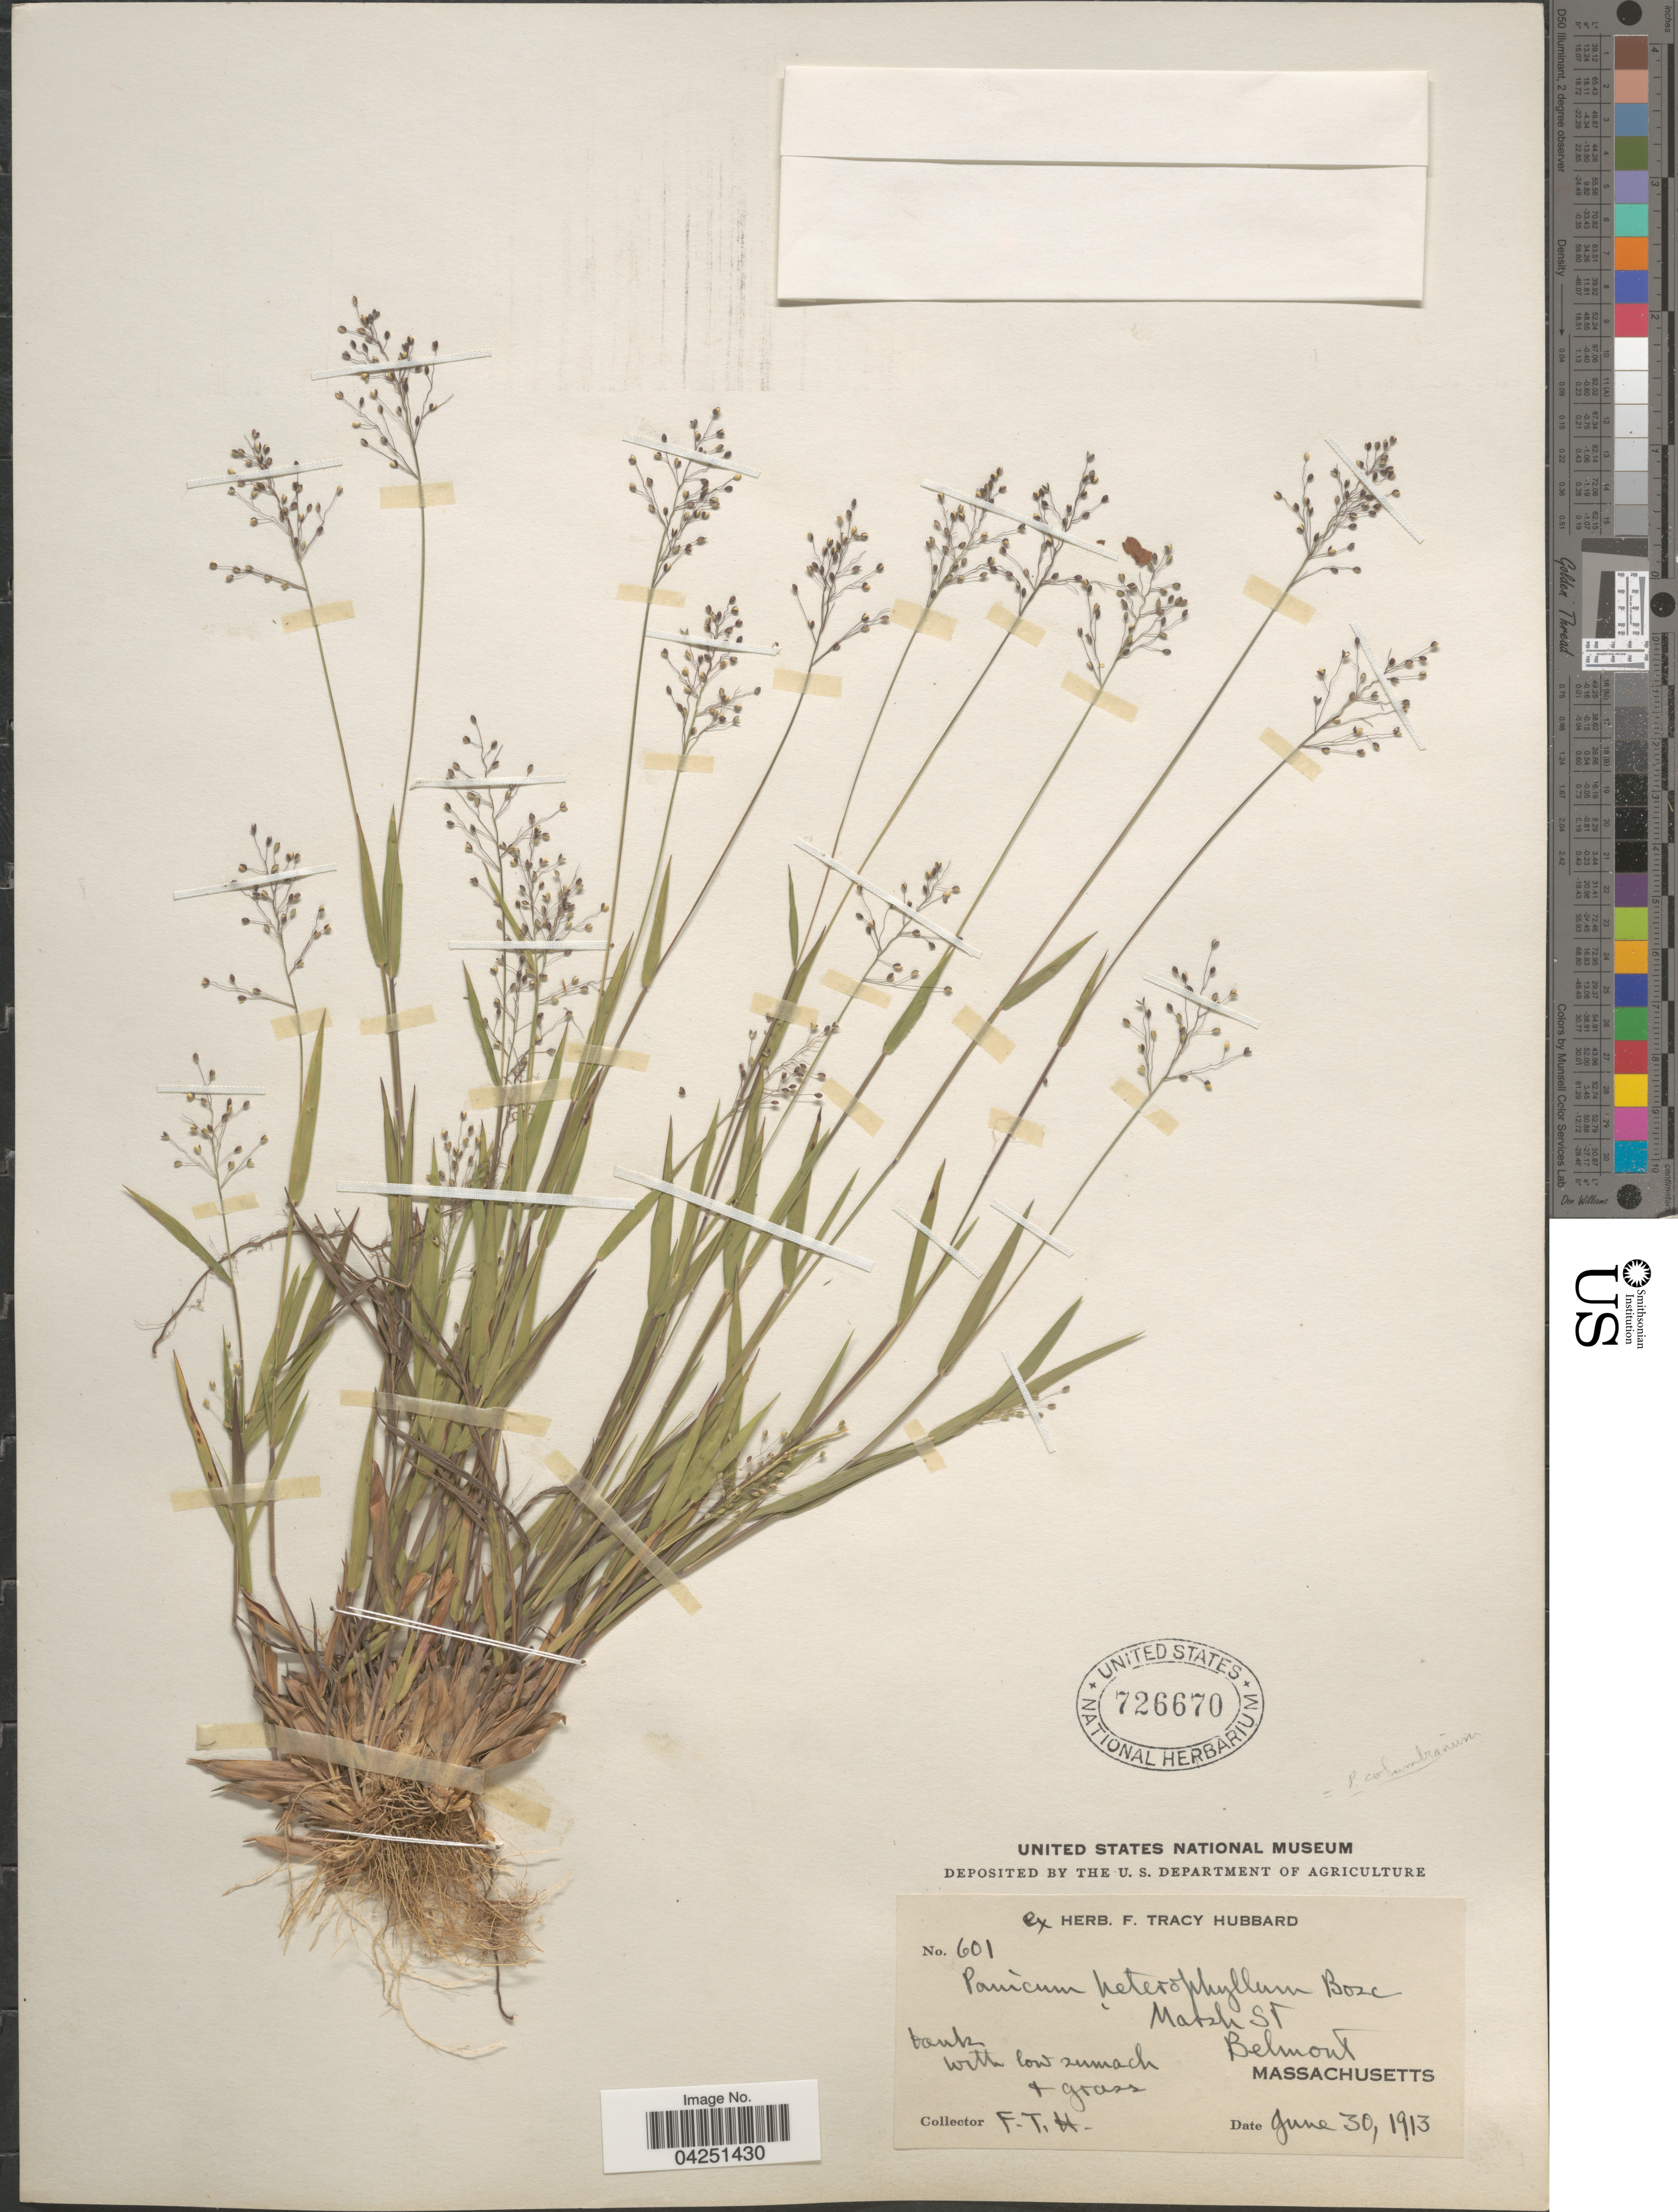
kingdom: Plantae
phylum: Tracheophyta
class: Liliopsida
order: Poales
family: Poaceae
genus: Dichanthelium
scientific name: Dichanthelium acuminatum var. acuminatum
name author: (Sw.) Gould & C.A. Clark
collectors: F. T. Hubbard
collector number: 601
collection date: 1913-06-30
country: United States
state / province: Massachusetts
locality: Marsh St. Belmont. Banks with low sumach & grass.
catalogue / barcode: US 726670